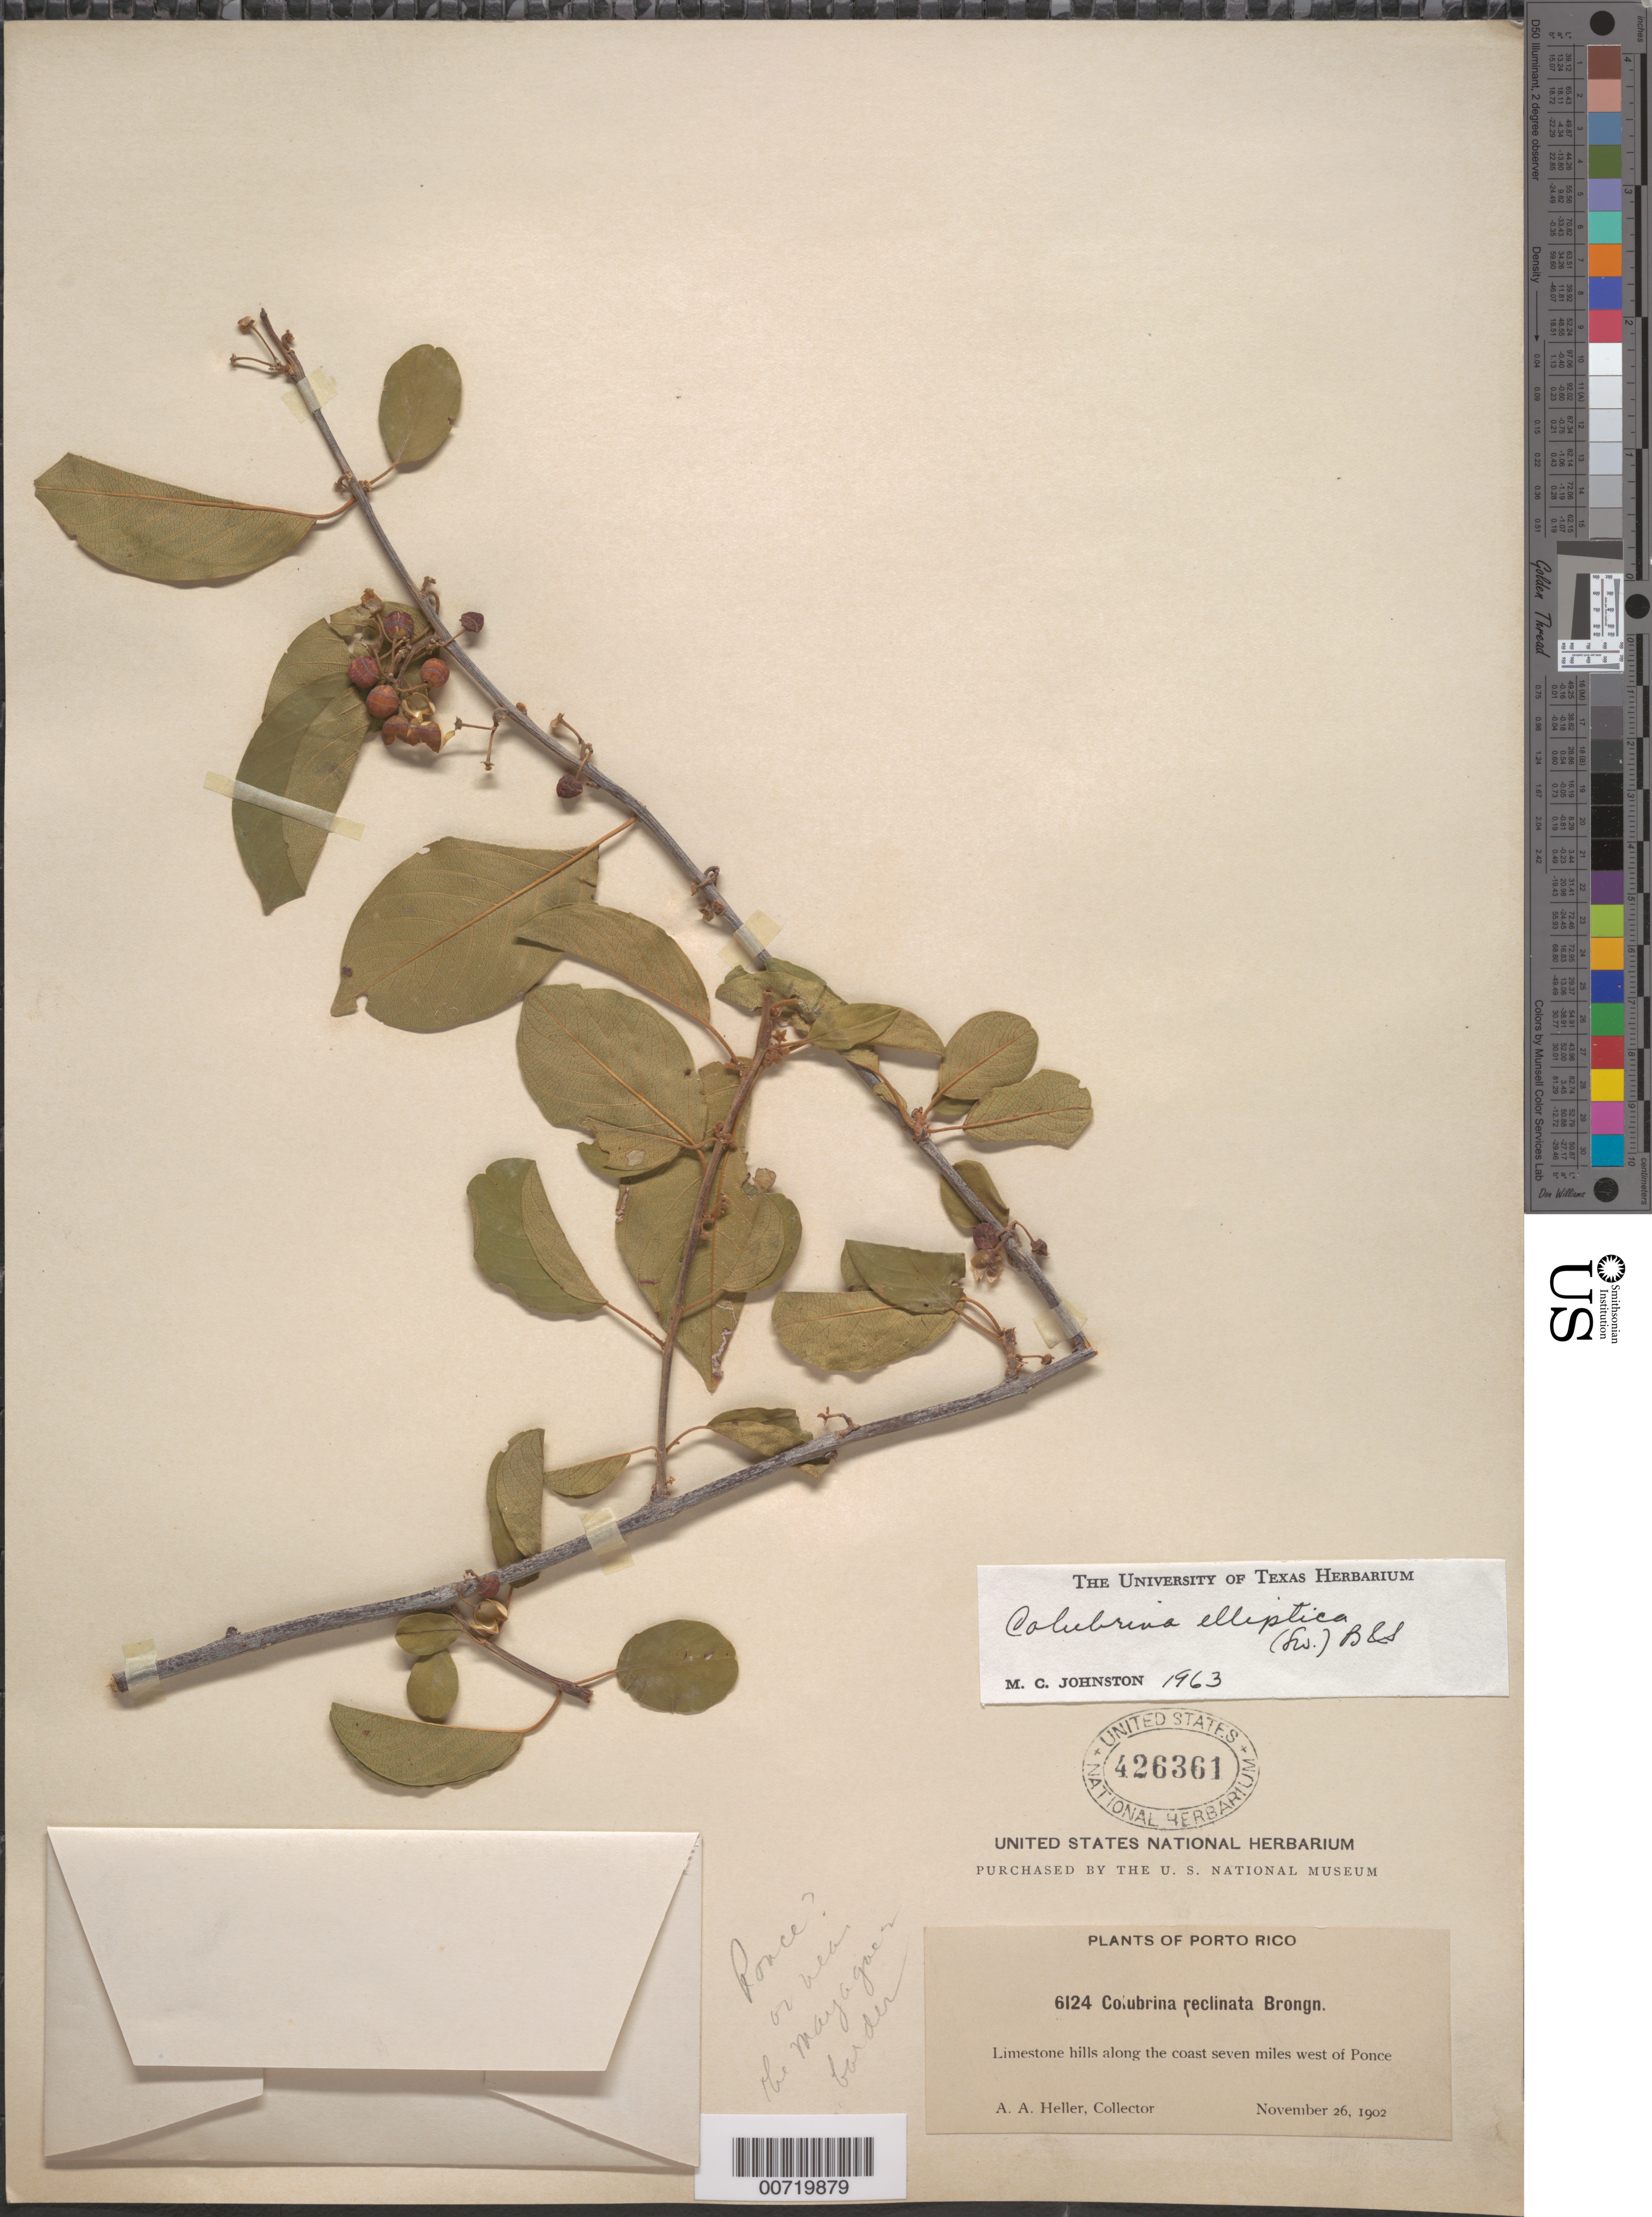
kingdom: Plantae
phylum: Tracheophyta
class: Magnoliopsida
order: Rosales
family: Rhamnaceae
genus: Colubrina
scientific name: Colubrina elliptica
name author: (Sw.) Brizicky & W.L. Stern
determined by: Johnston, Marshall C.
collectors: A. A. Heller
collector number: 6124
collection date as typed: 26 Nov 1902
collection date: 1902-11-26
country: Puerto Rico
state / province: Ponce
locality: Ponce, along coast 7 mi W of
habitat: Limestone hills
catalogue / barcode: US 426361